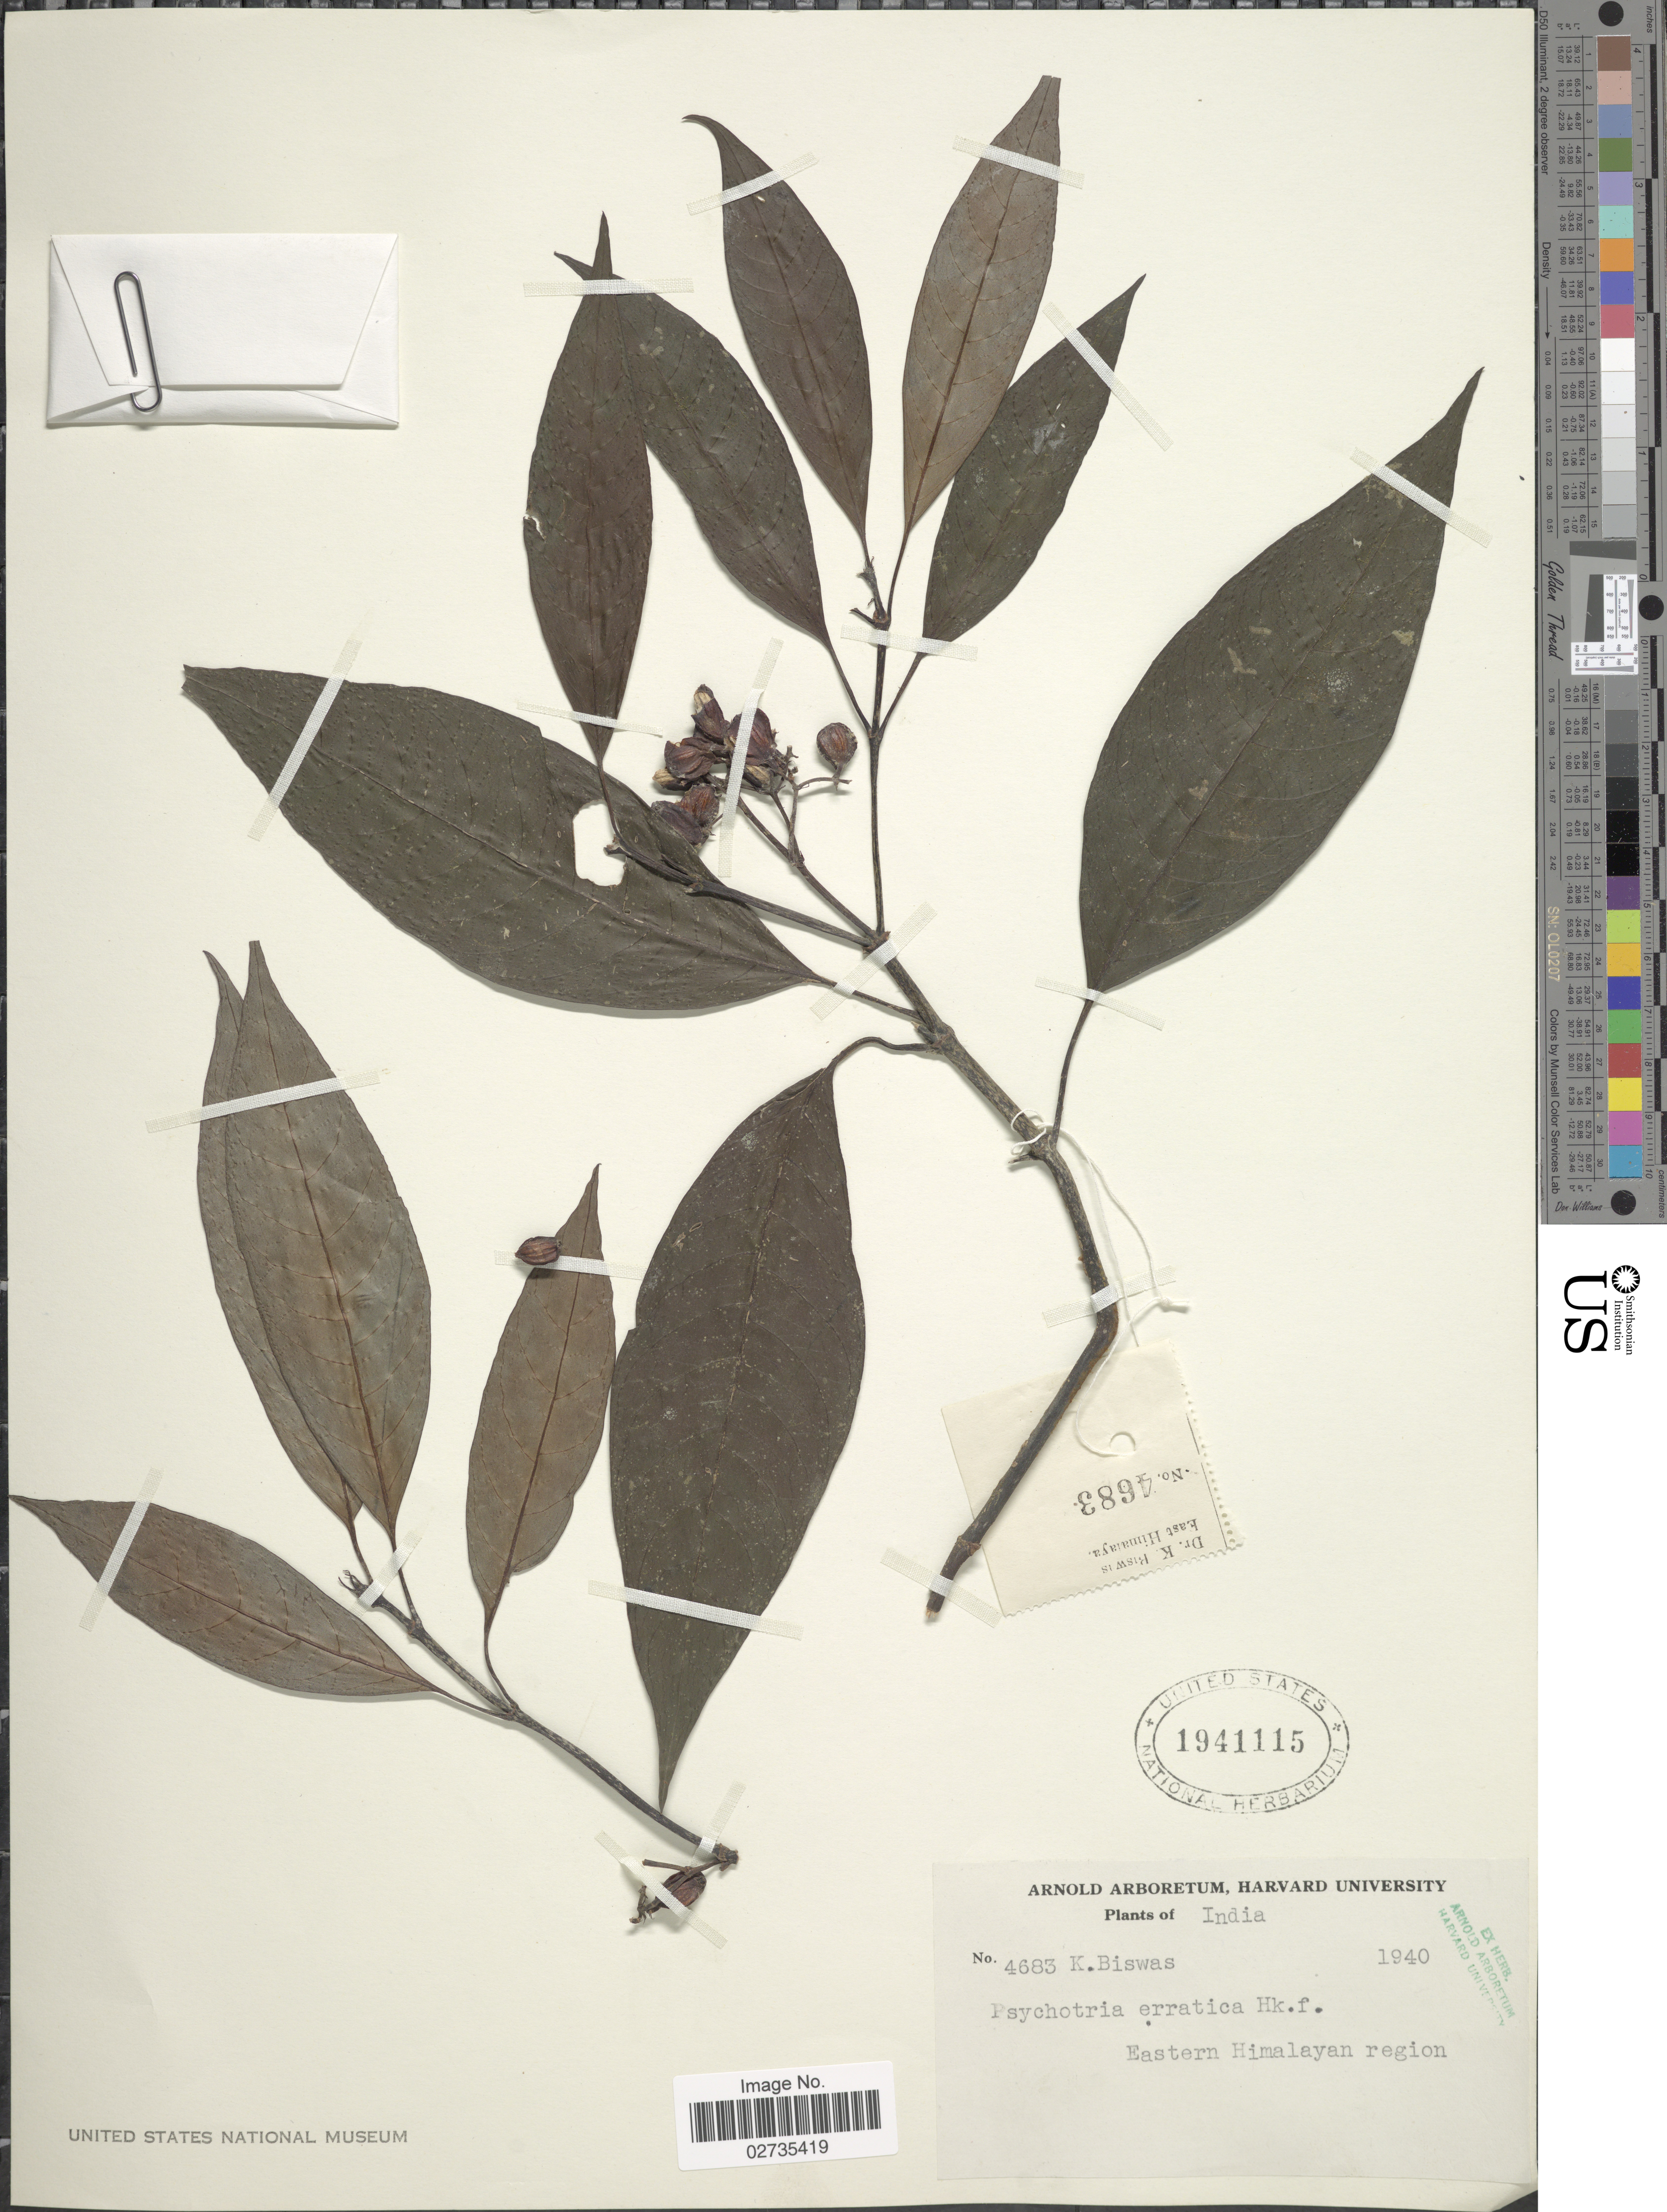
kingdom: Plantae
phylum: Tracheophyta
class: Magnoliopsida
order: Gentianales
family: Rubiaceae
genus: Psychotria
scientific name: Psychotria emetica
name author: L. f.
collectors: K. Biswas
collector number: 4683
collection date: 1940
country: India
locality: Eastern Himalayan region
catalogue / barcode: US 1941115